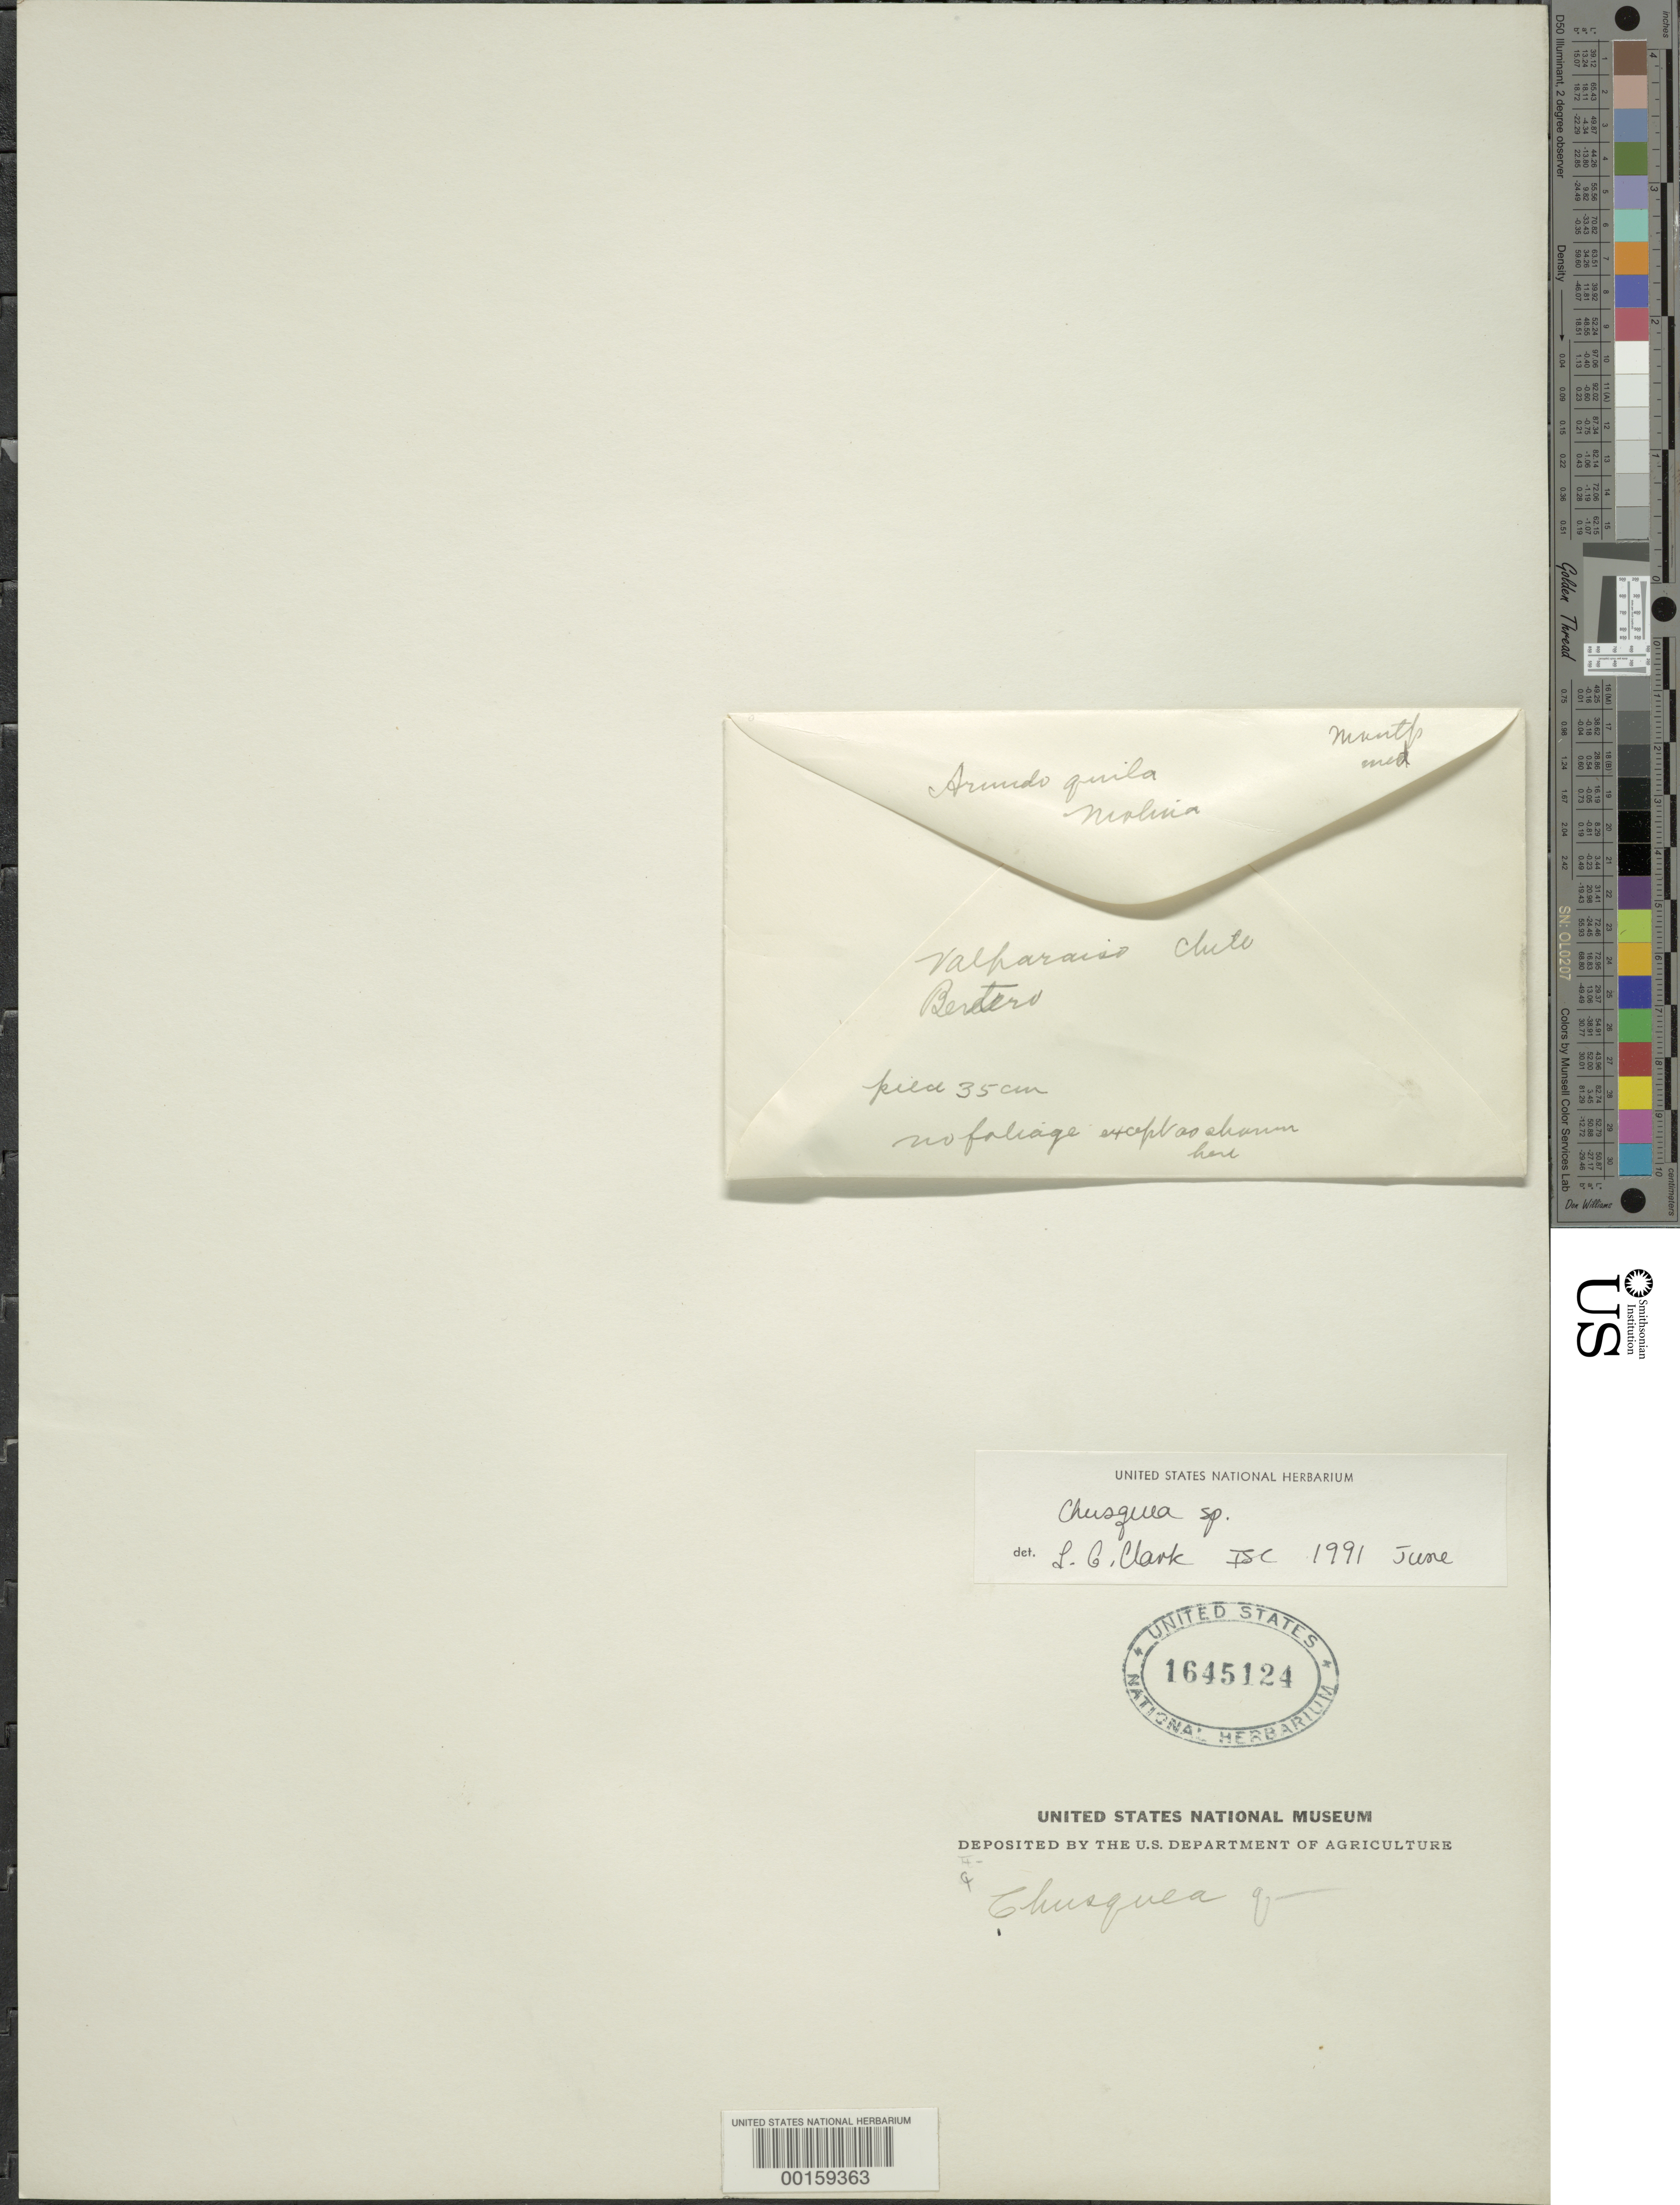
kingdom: Plantae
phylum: Tracheophyta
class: Liliopsida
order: Poales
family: Poaceae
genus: Chusquea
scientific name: Chusquea cumingii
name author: Nees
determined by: Guerreiro, C.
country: Chile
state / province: Valparaíso (V)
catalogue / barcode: US 1645124